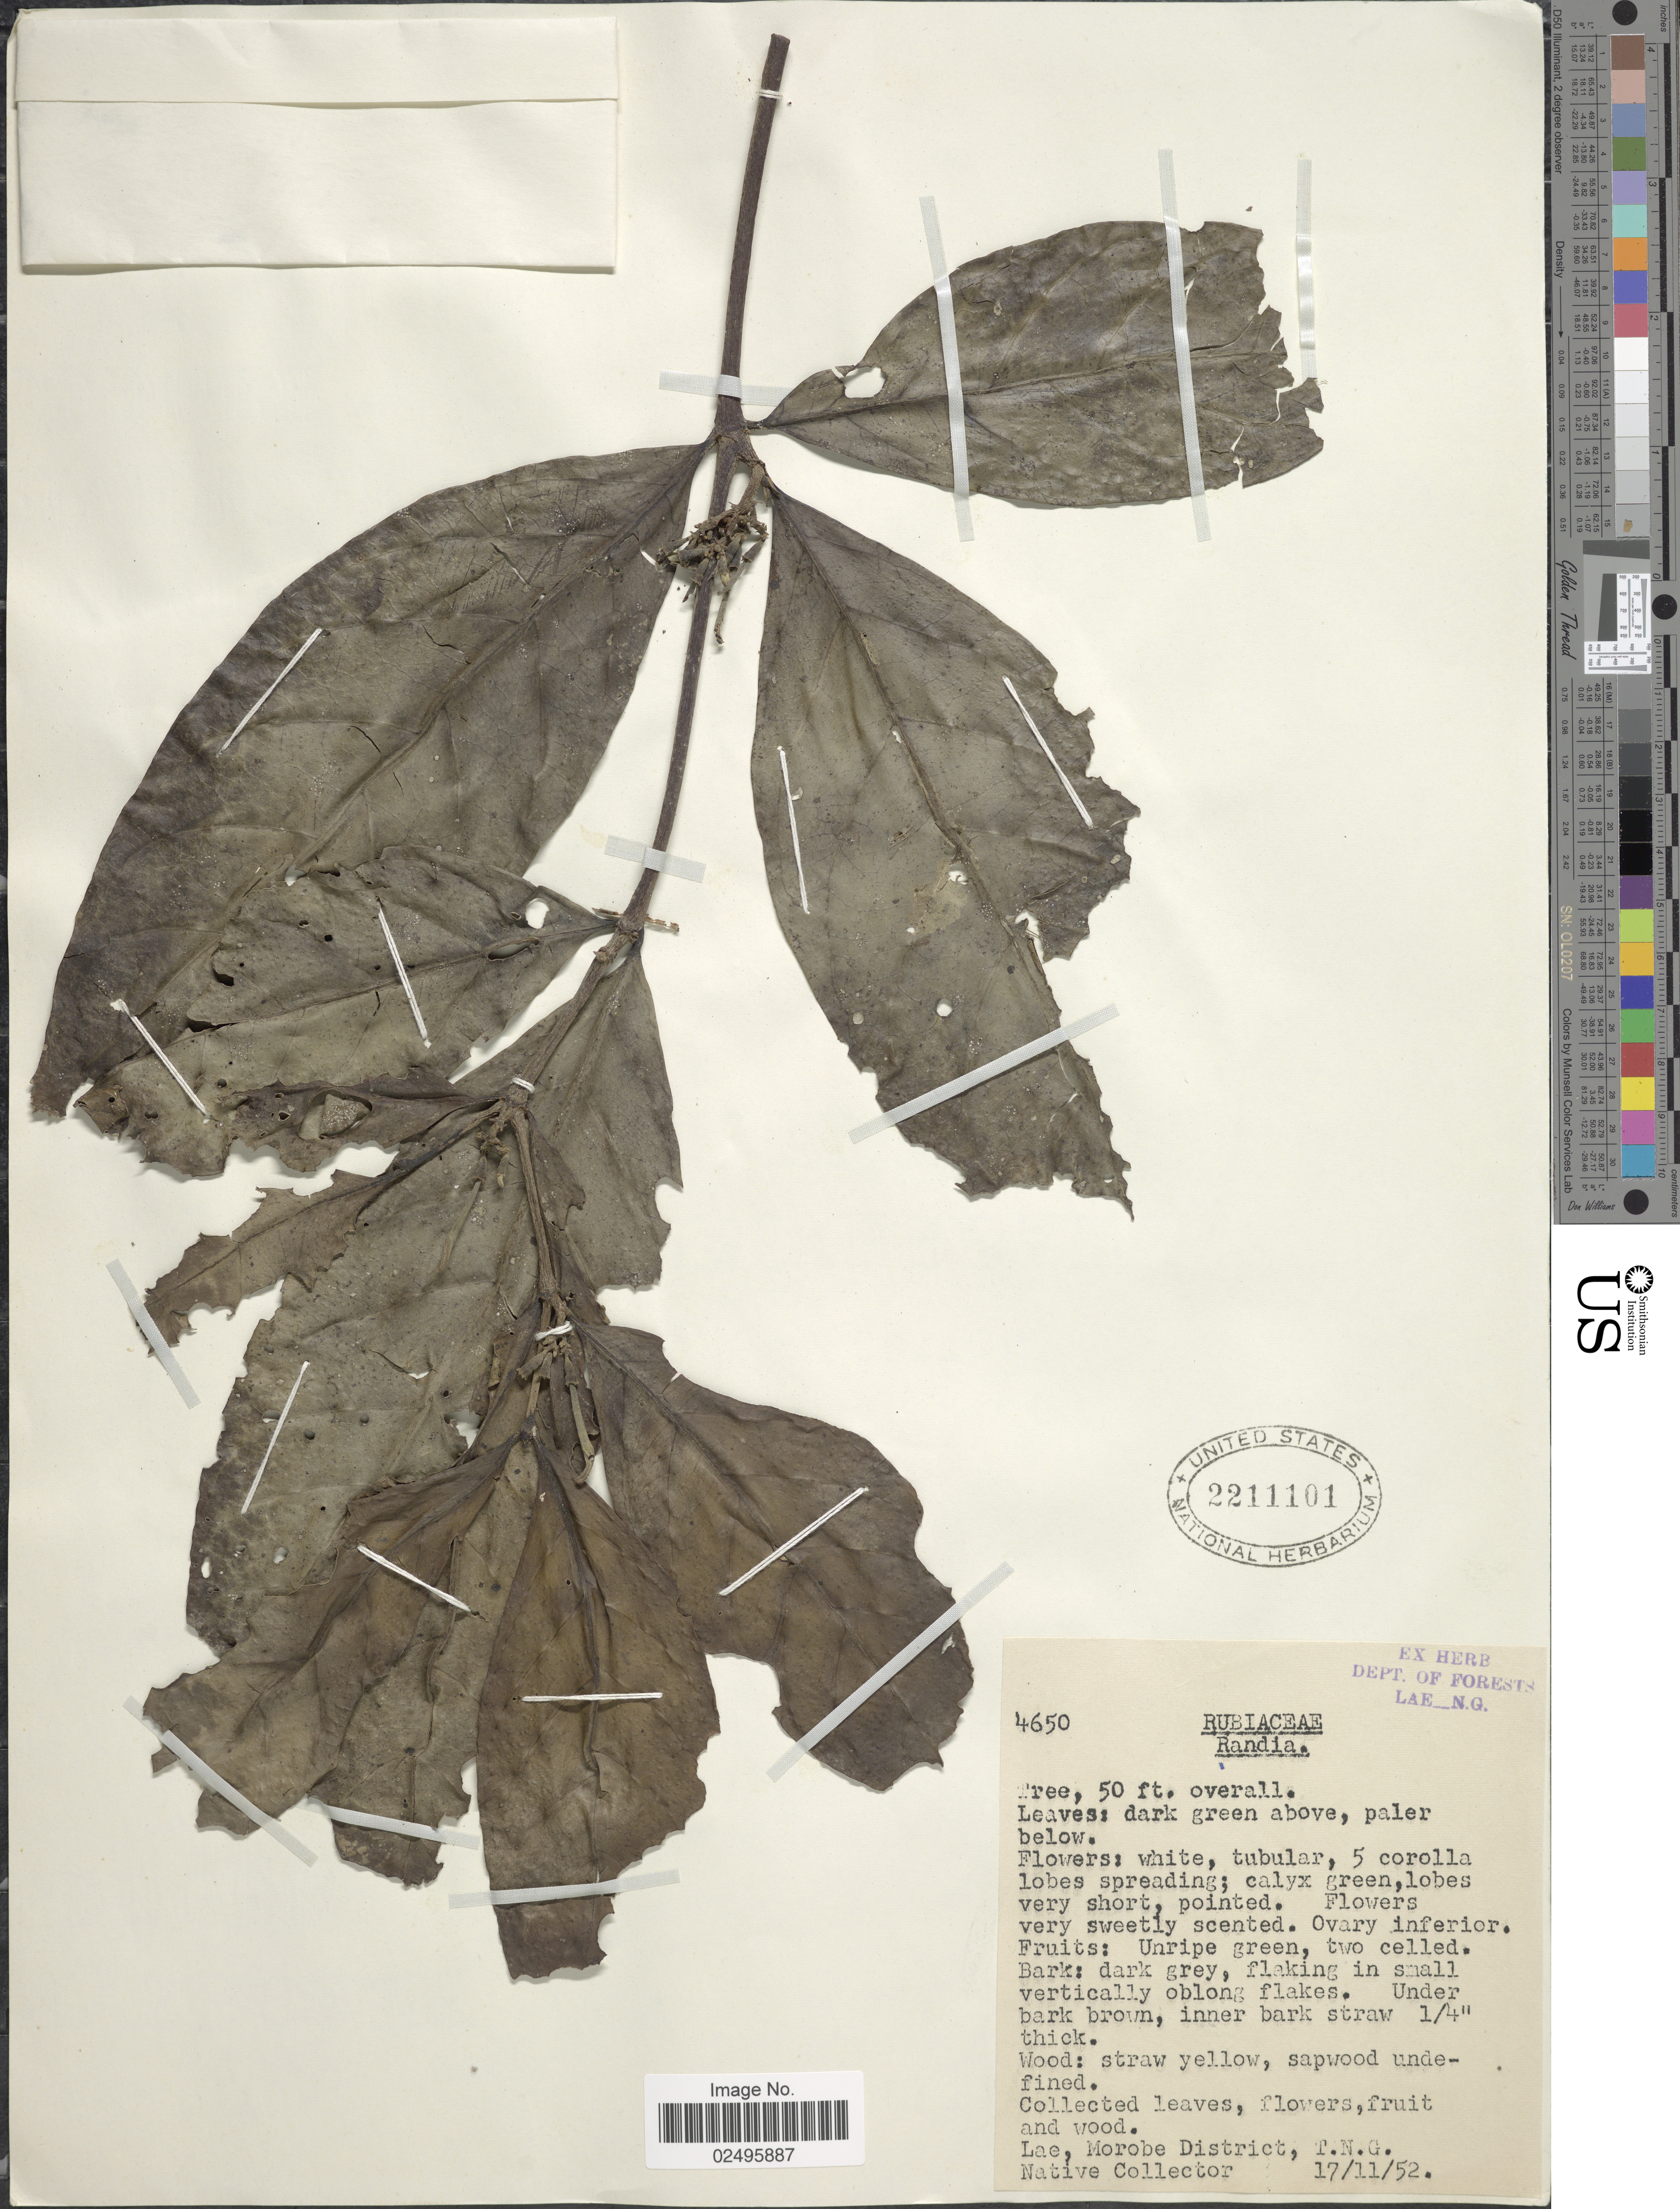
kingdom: Plantae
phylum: Tracheophyta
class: Magnoliopsida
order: Gentianales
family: Rubiaceae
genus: Porterandia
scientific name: Porterandia sp.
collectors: Native collector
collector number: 4650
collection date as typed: Transcribed d/m/y: 17/11/52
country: Papua New Guinea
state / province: Morobe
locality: Lae, T.N.G.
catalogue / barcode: US 2211101